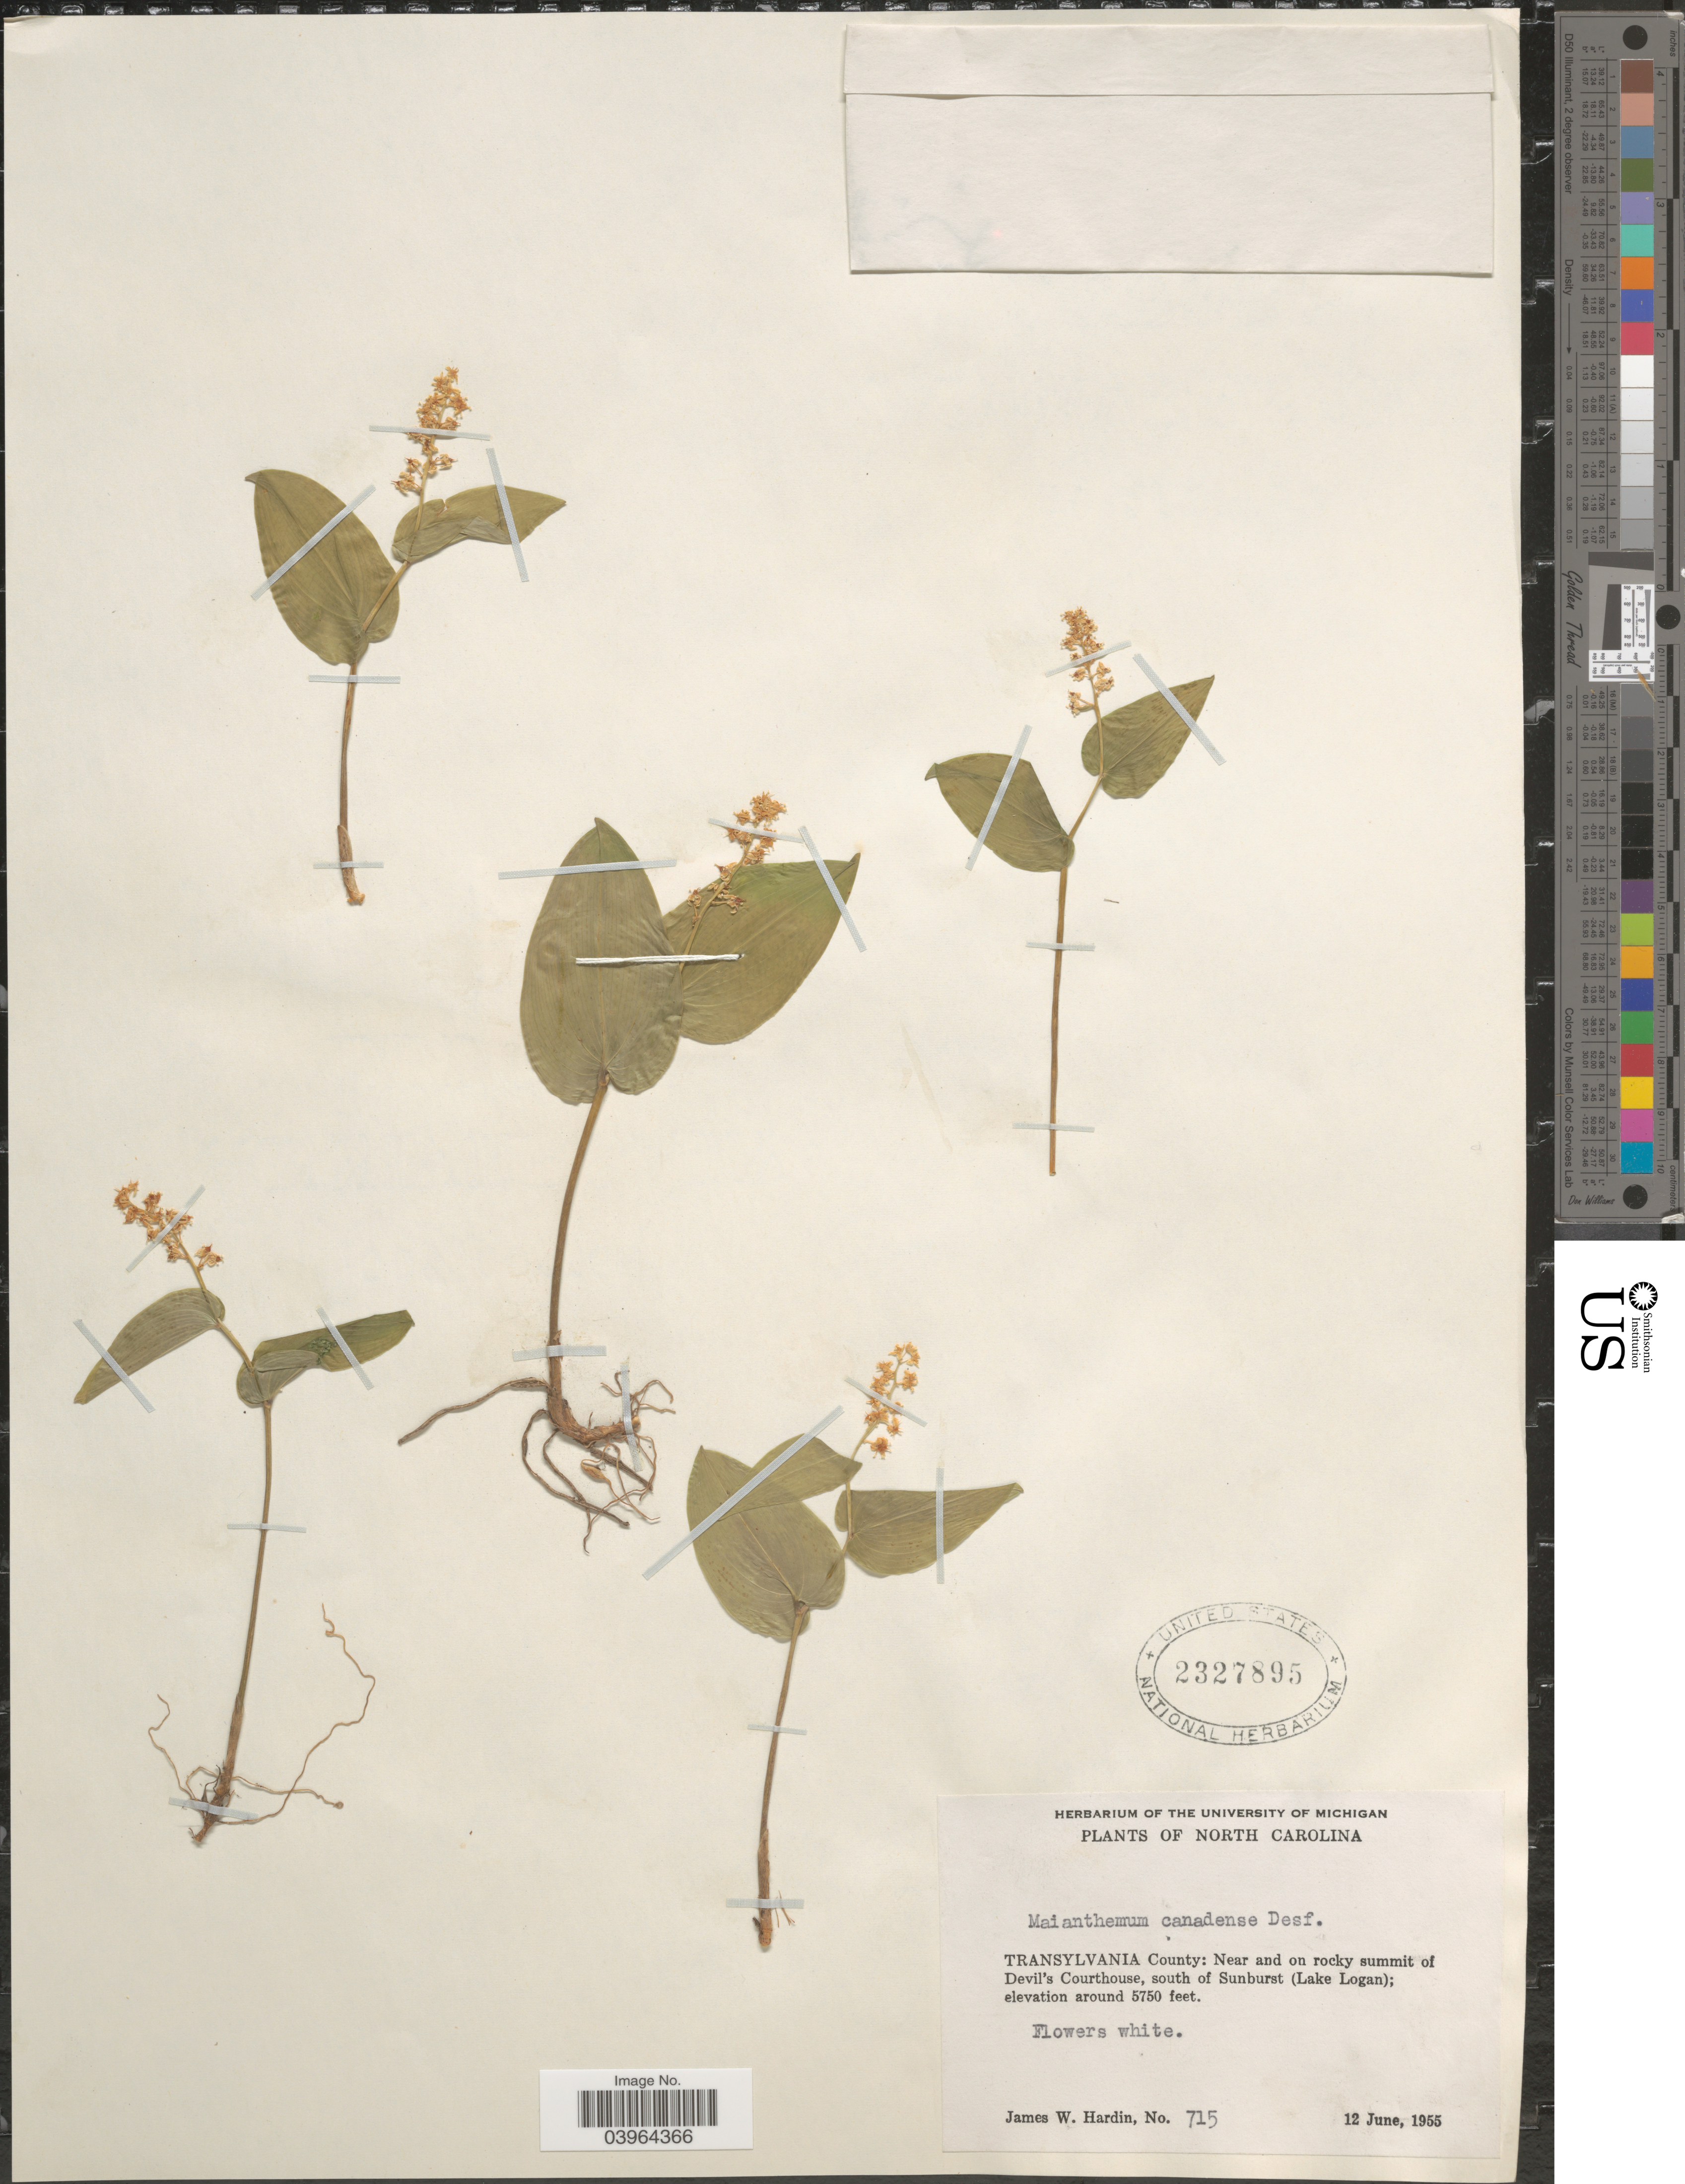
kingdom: Plantae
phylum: Tracheophyta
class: Liliopsida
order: Asparagales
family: Asparagaceae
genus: Maianthemum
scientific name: Maianthemum canadense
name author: Desf.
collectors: J. W. Hardin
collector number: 715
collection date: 1955-06-12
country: United States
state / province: North Carolina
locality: Transylvania County: Near and on rocky summit of Devil's Courthouse, south of Sunburst (Lake Logan).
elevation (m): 1753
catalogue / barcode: US 2327895